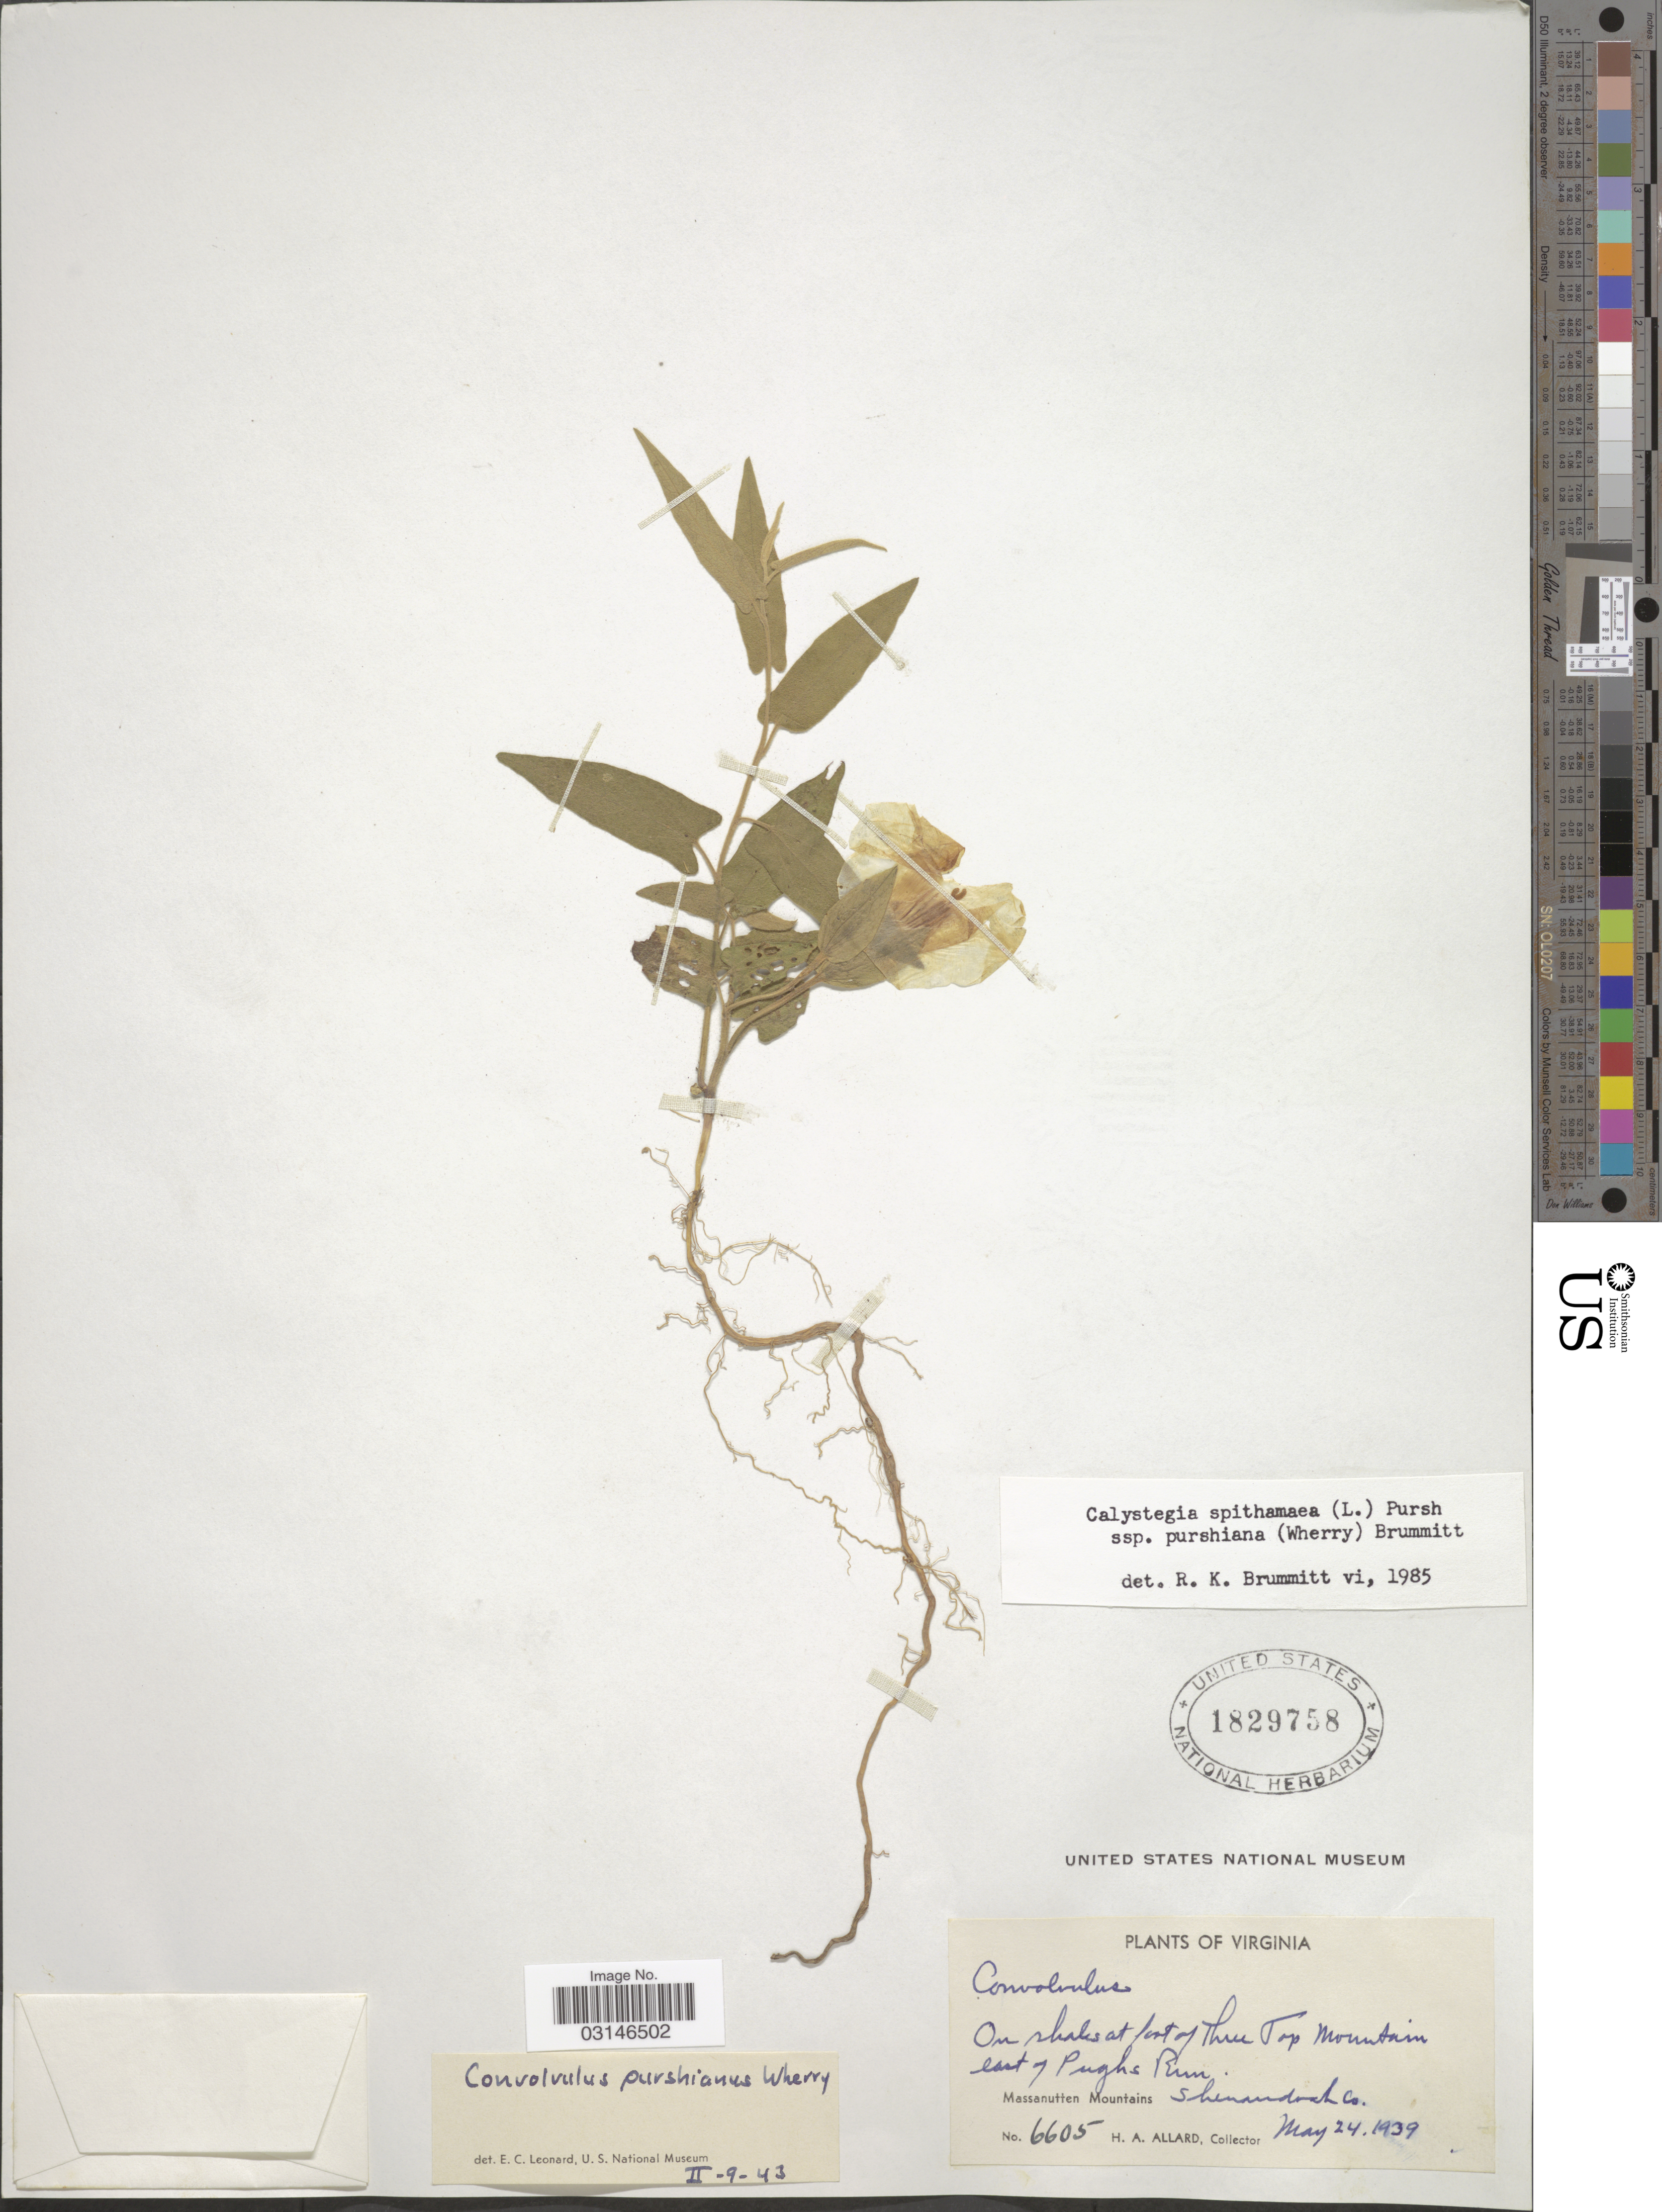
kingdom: Plantae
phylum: Tracheophyta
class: Magnoliopsida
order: Solanales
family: Convolvulaceae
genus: Calystegia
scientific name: Calystegia spithamaea subsp. purshiana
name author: (Wherry) Brummitt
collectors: H. A. Allard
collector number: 6605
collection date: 1939-05-24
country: United States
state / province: Virginia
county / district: Shenandoah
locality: On shales at foot of Three Top Mountain east of Pughs Run, Massanutten Mountains, Shenandoah Co.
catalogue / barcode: US 1829758